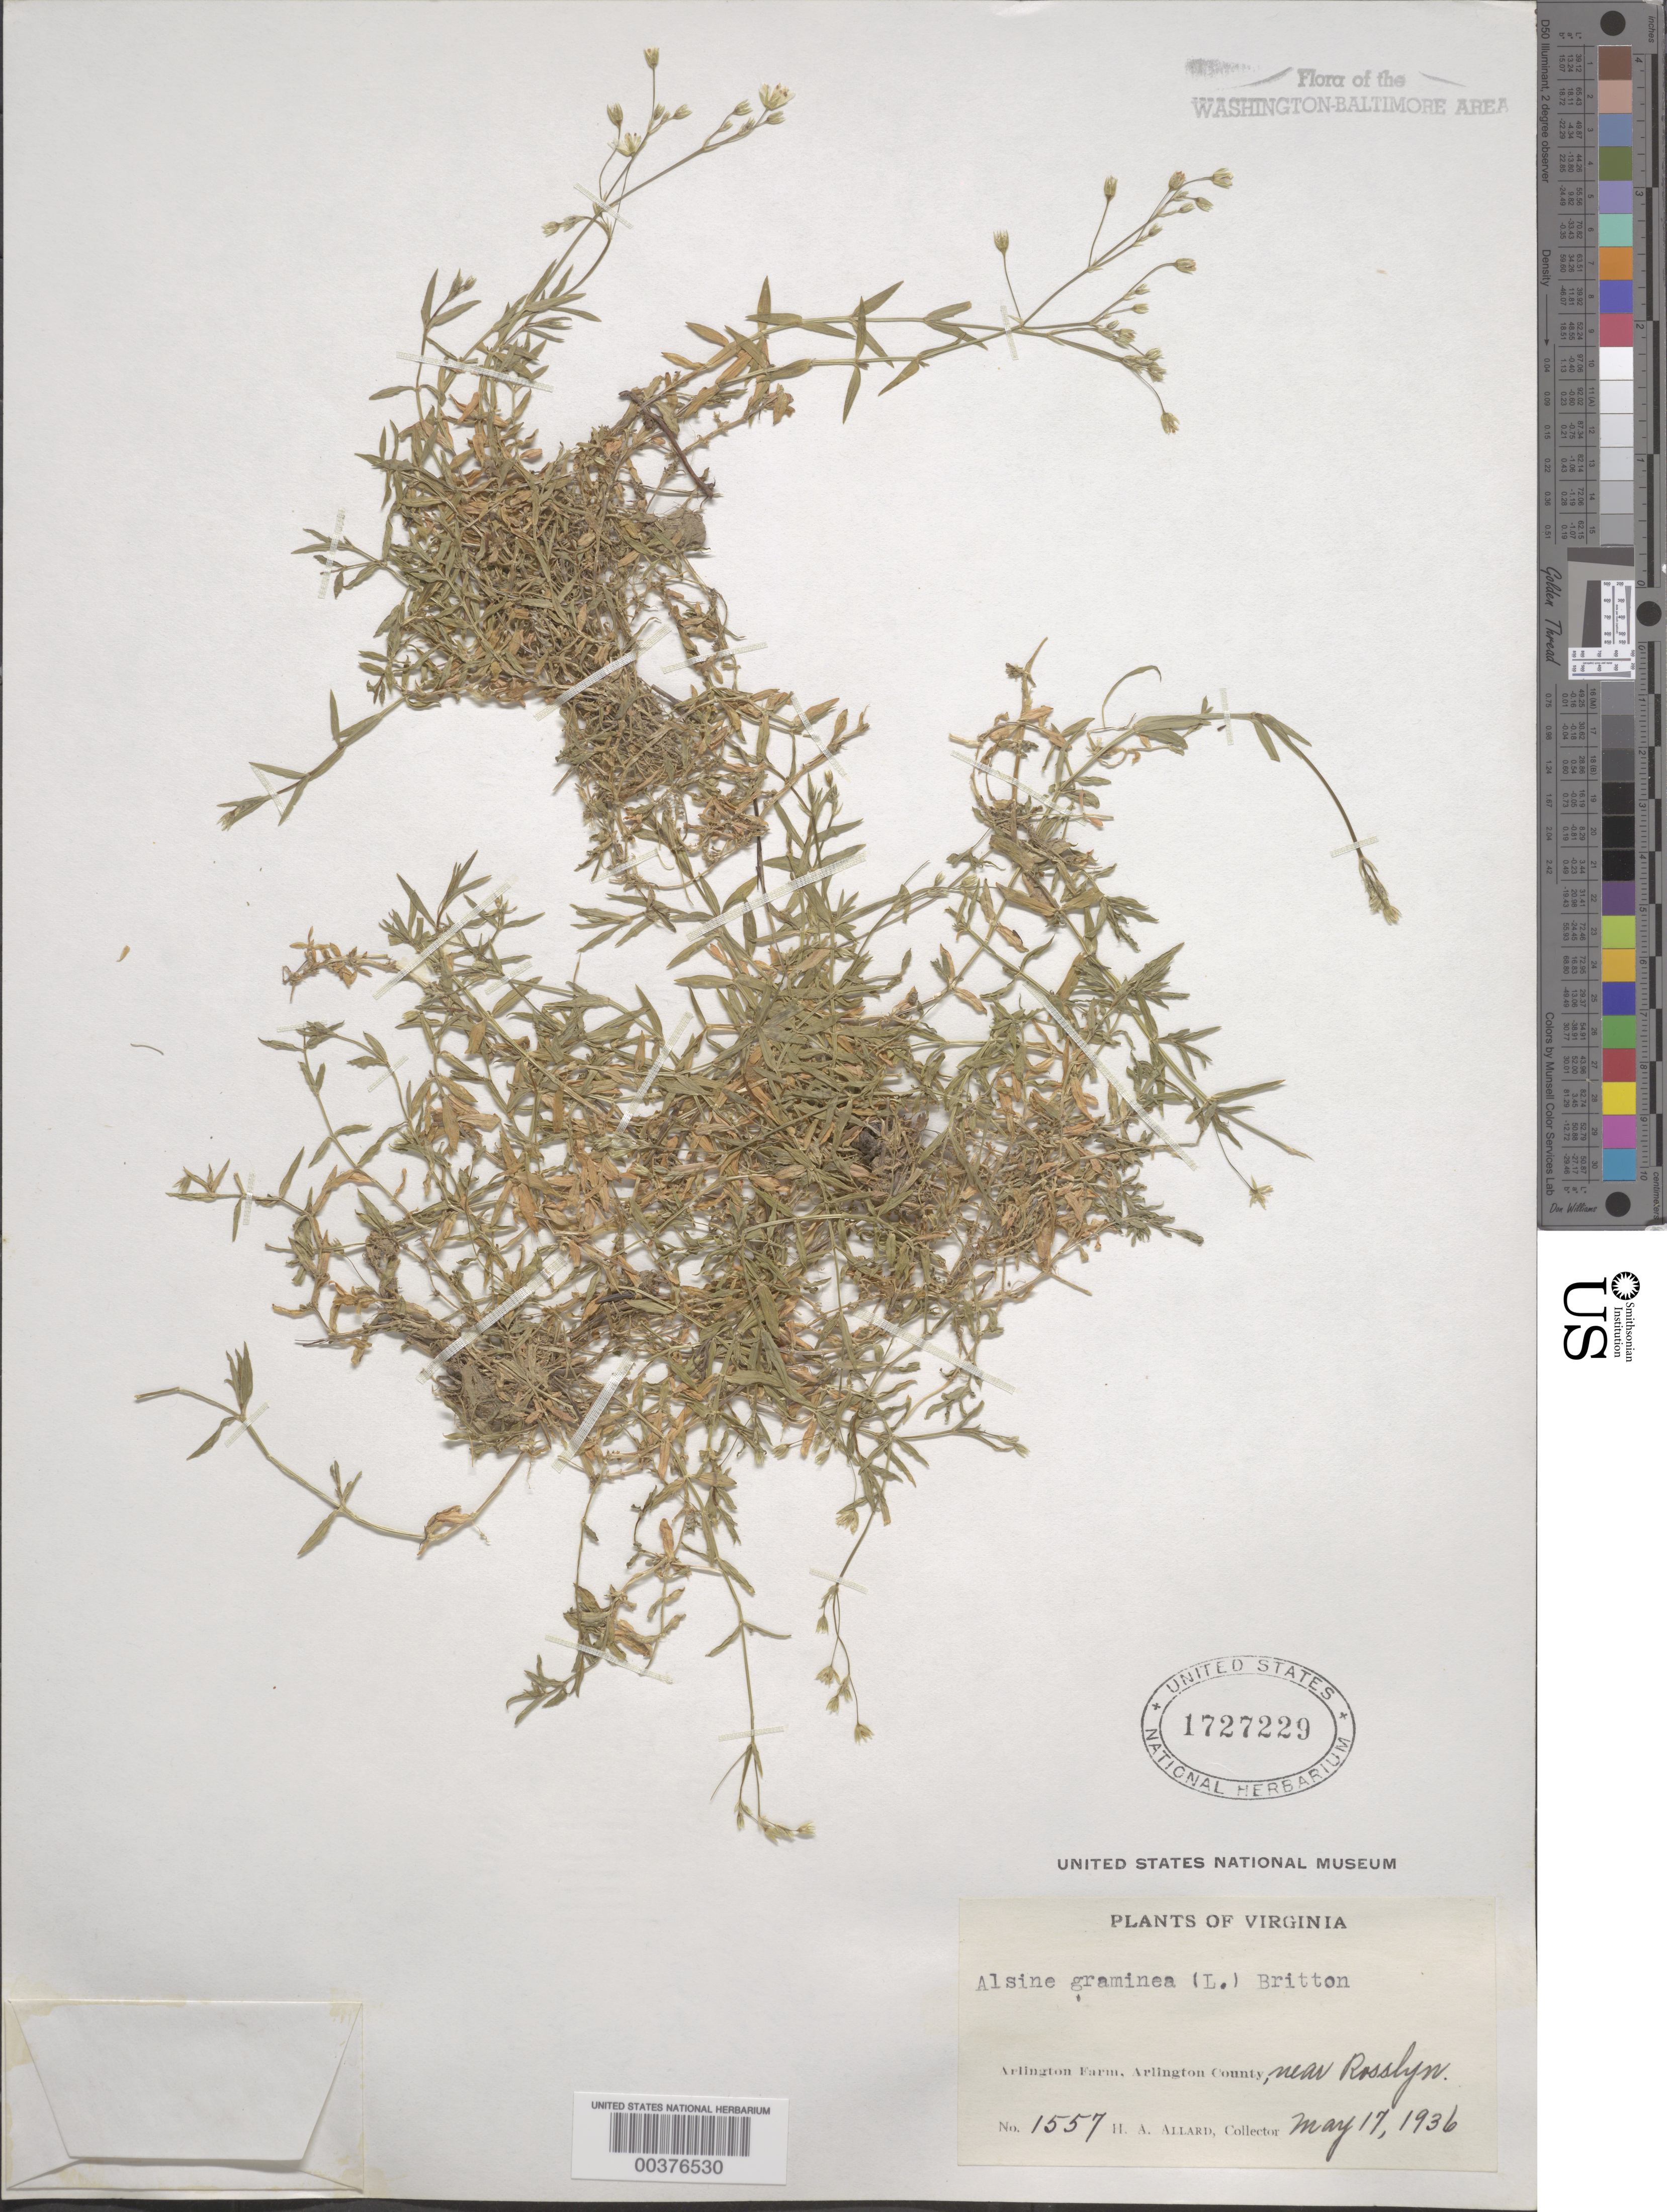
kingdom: Plantae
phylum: Tracheophyta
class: Magnoliopsida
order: Caryophyllales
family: Caryophyllaceae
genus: Stellaria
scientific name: Stellaria graminea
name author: L.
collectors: H. A. Allard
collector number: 1557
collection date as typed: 17 May 1936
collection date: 1936-05-17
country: United States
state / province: Virginia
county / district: Arlington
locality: Arlington Farm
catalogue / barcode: US 1727229